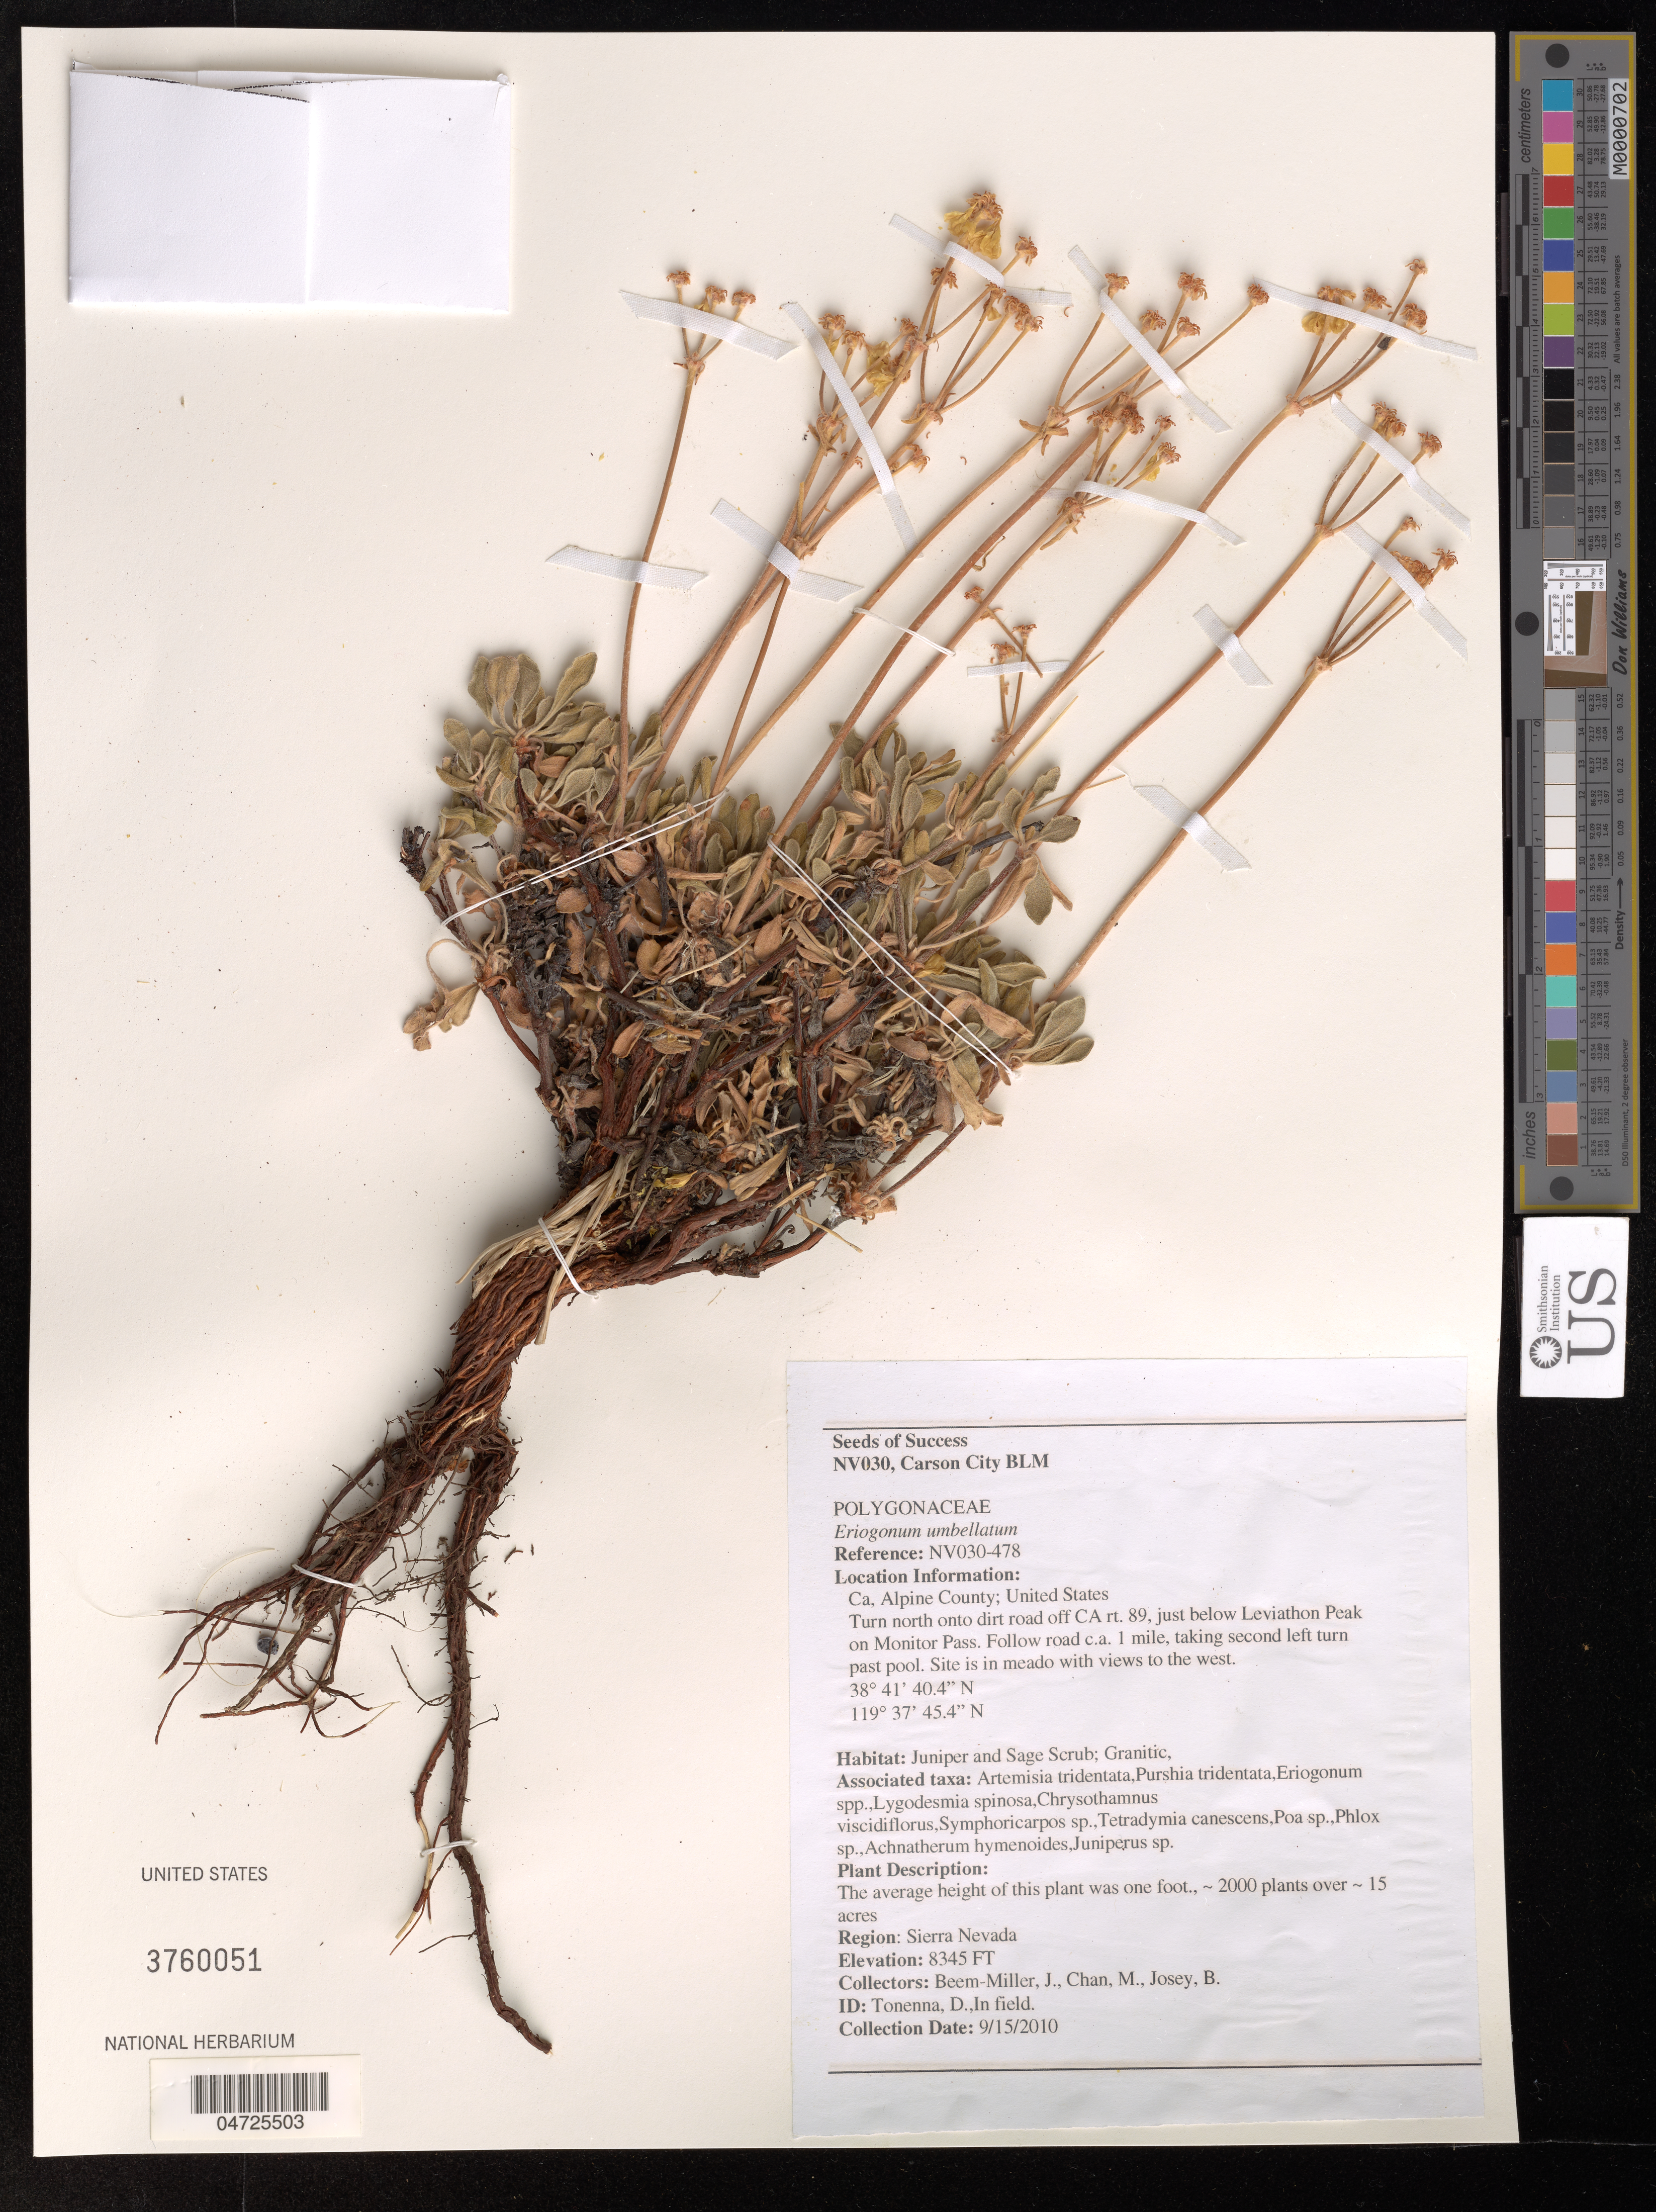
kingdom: Plantae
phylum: Tracheophyta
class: Magnoliopsida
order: Caryophyllales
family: Polygonaceae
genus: Eriogonum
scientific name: Eriogonum umbellatum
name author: Torr.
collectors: J. Beem-Miller, M. Chan & B. Josey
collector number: NV030-478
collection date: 2010-09-15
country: United States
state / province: California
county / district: Alpine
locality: Alpine County. Turn north onto dirt road off CA rt. 89, just below Leviathon Peak on Monitor Pass. Follow road c.a. 1 mile, taking second left run past pool. Site is in meado with views to the west. Region: Sierra Nevada.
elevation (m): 2544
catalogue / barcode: US 3760051